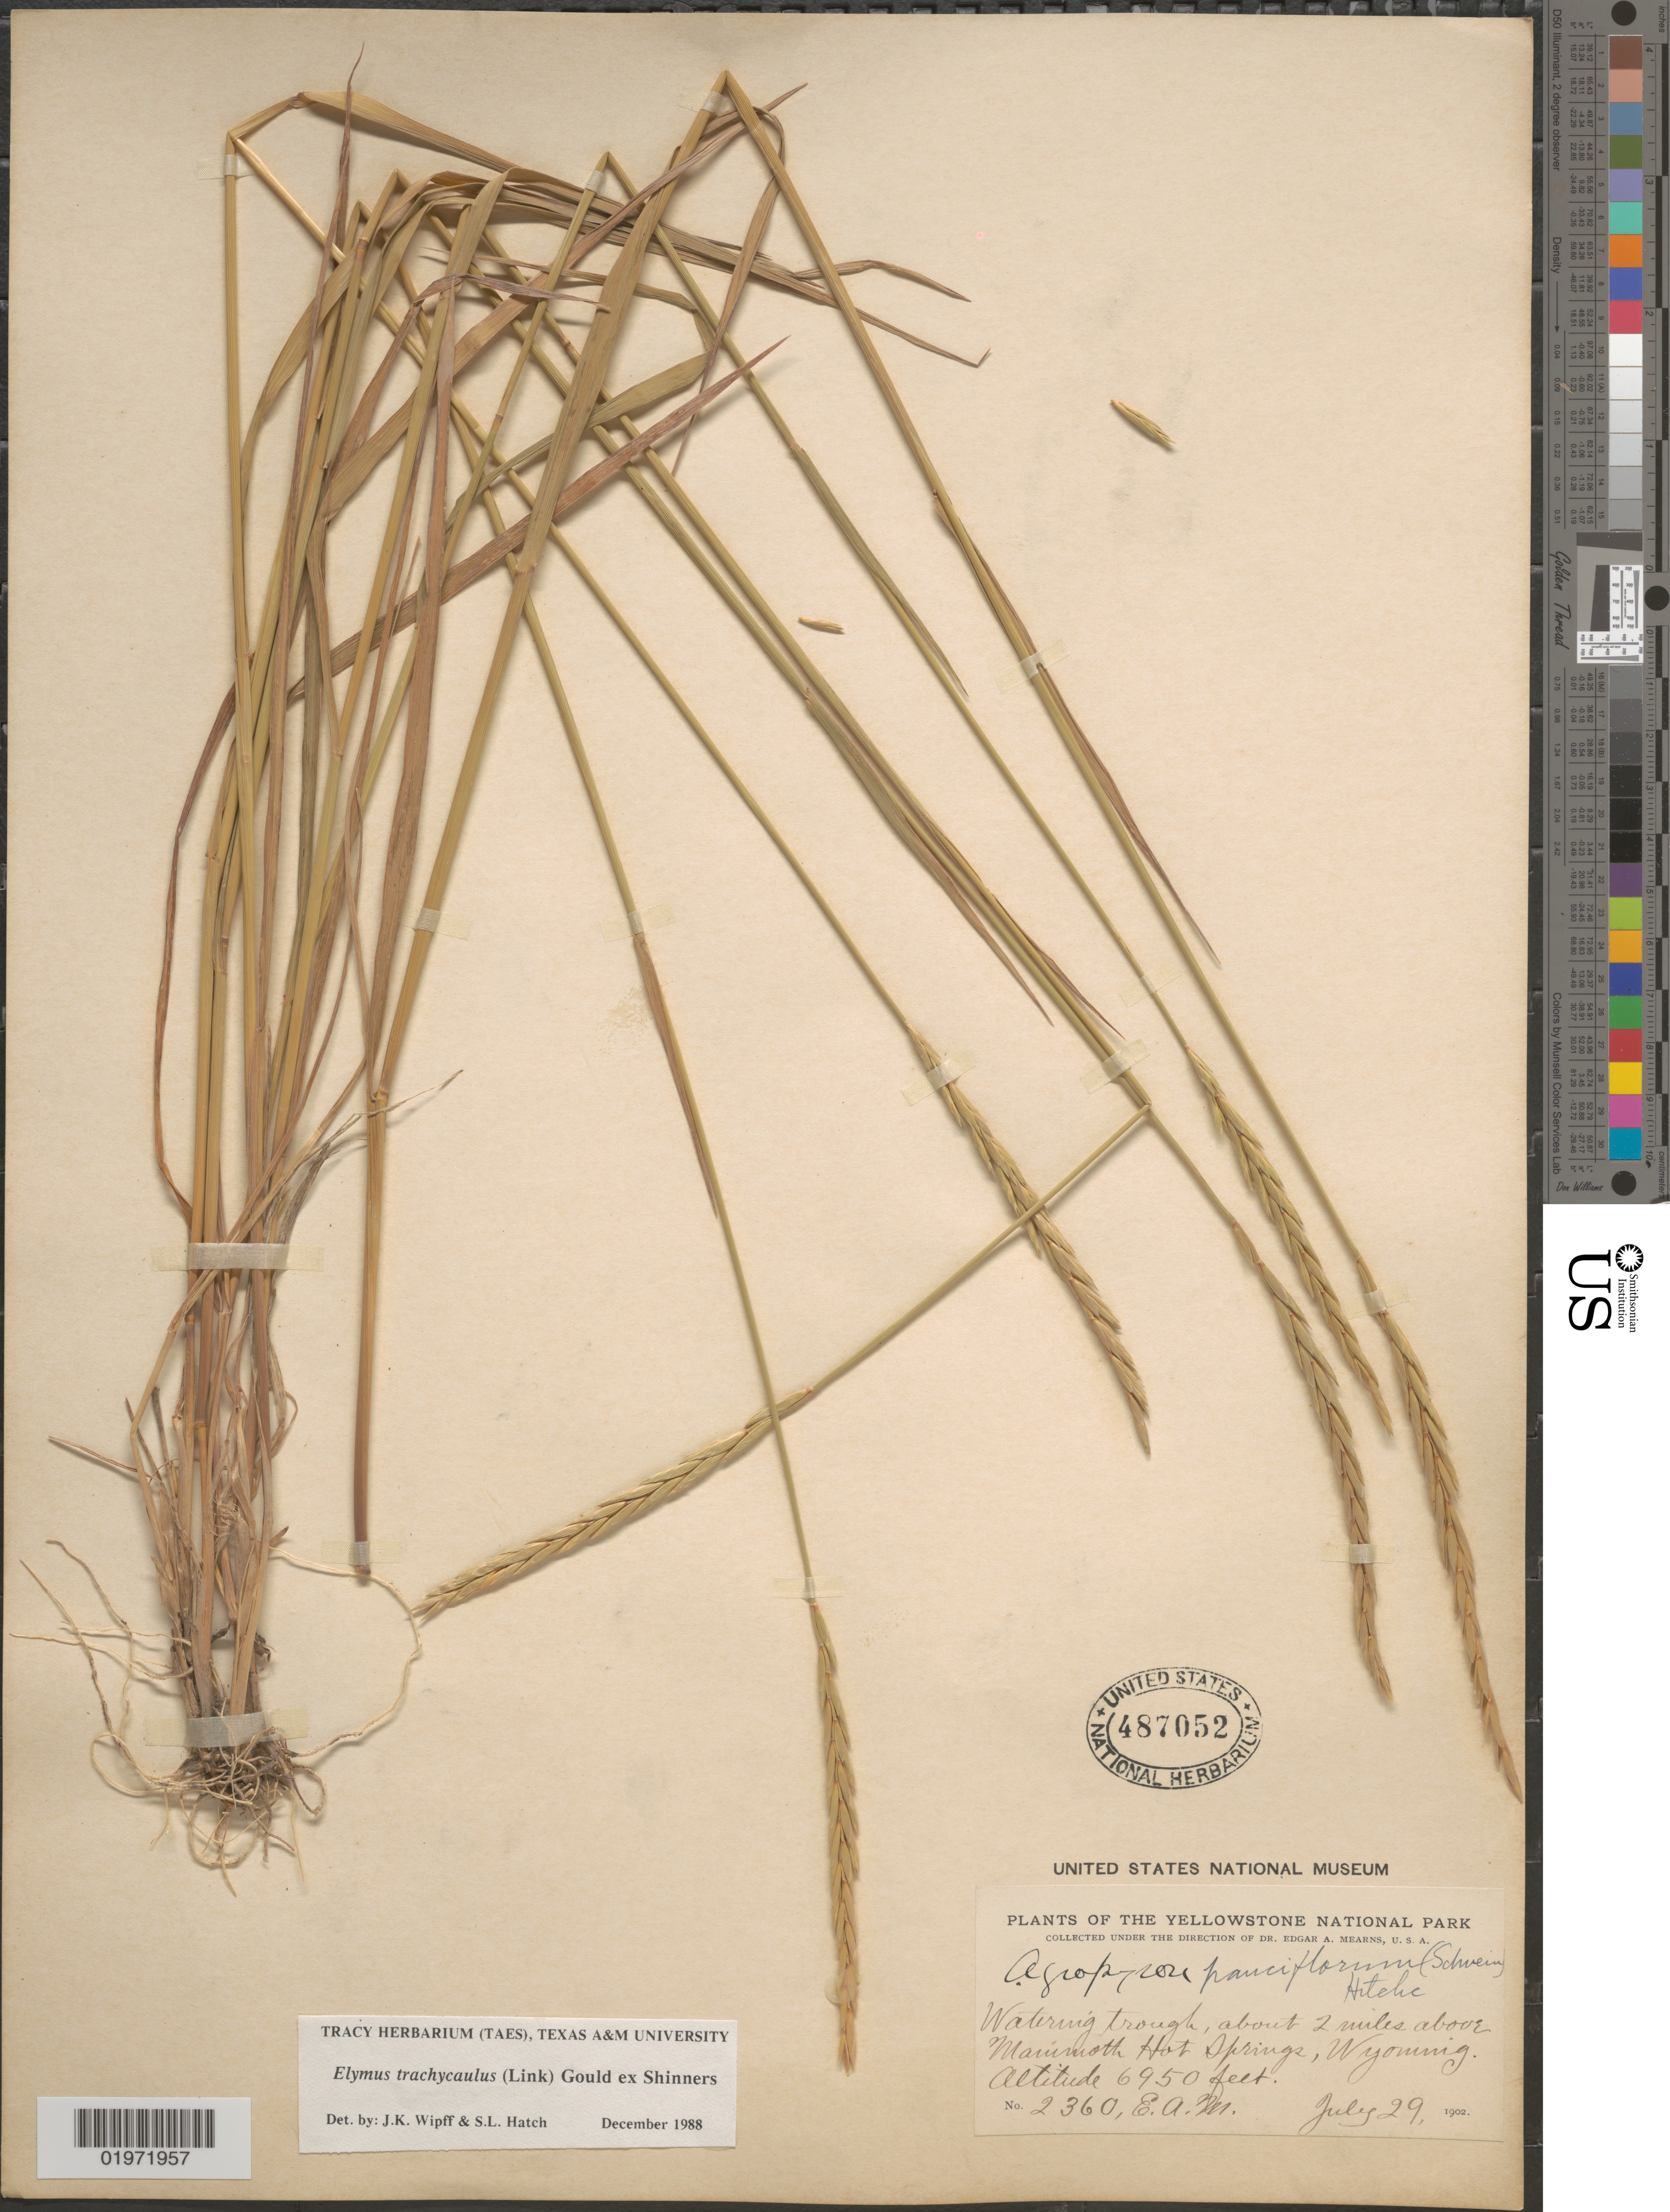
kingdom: Plantae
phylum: Tracheophyta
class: Liliopsida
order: Poales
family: Poaceae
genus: Elymus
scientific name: Elymus trachycaulus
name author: (Link) Gould ex Shinners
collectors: E. A. Mearns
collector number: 2360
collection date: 1902-07-29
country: United States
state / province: Wyoming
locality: Watering trough, about 2 miles above Mammoth Hot Springs.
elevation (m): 2118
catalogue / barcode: US 487052